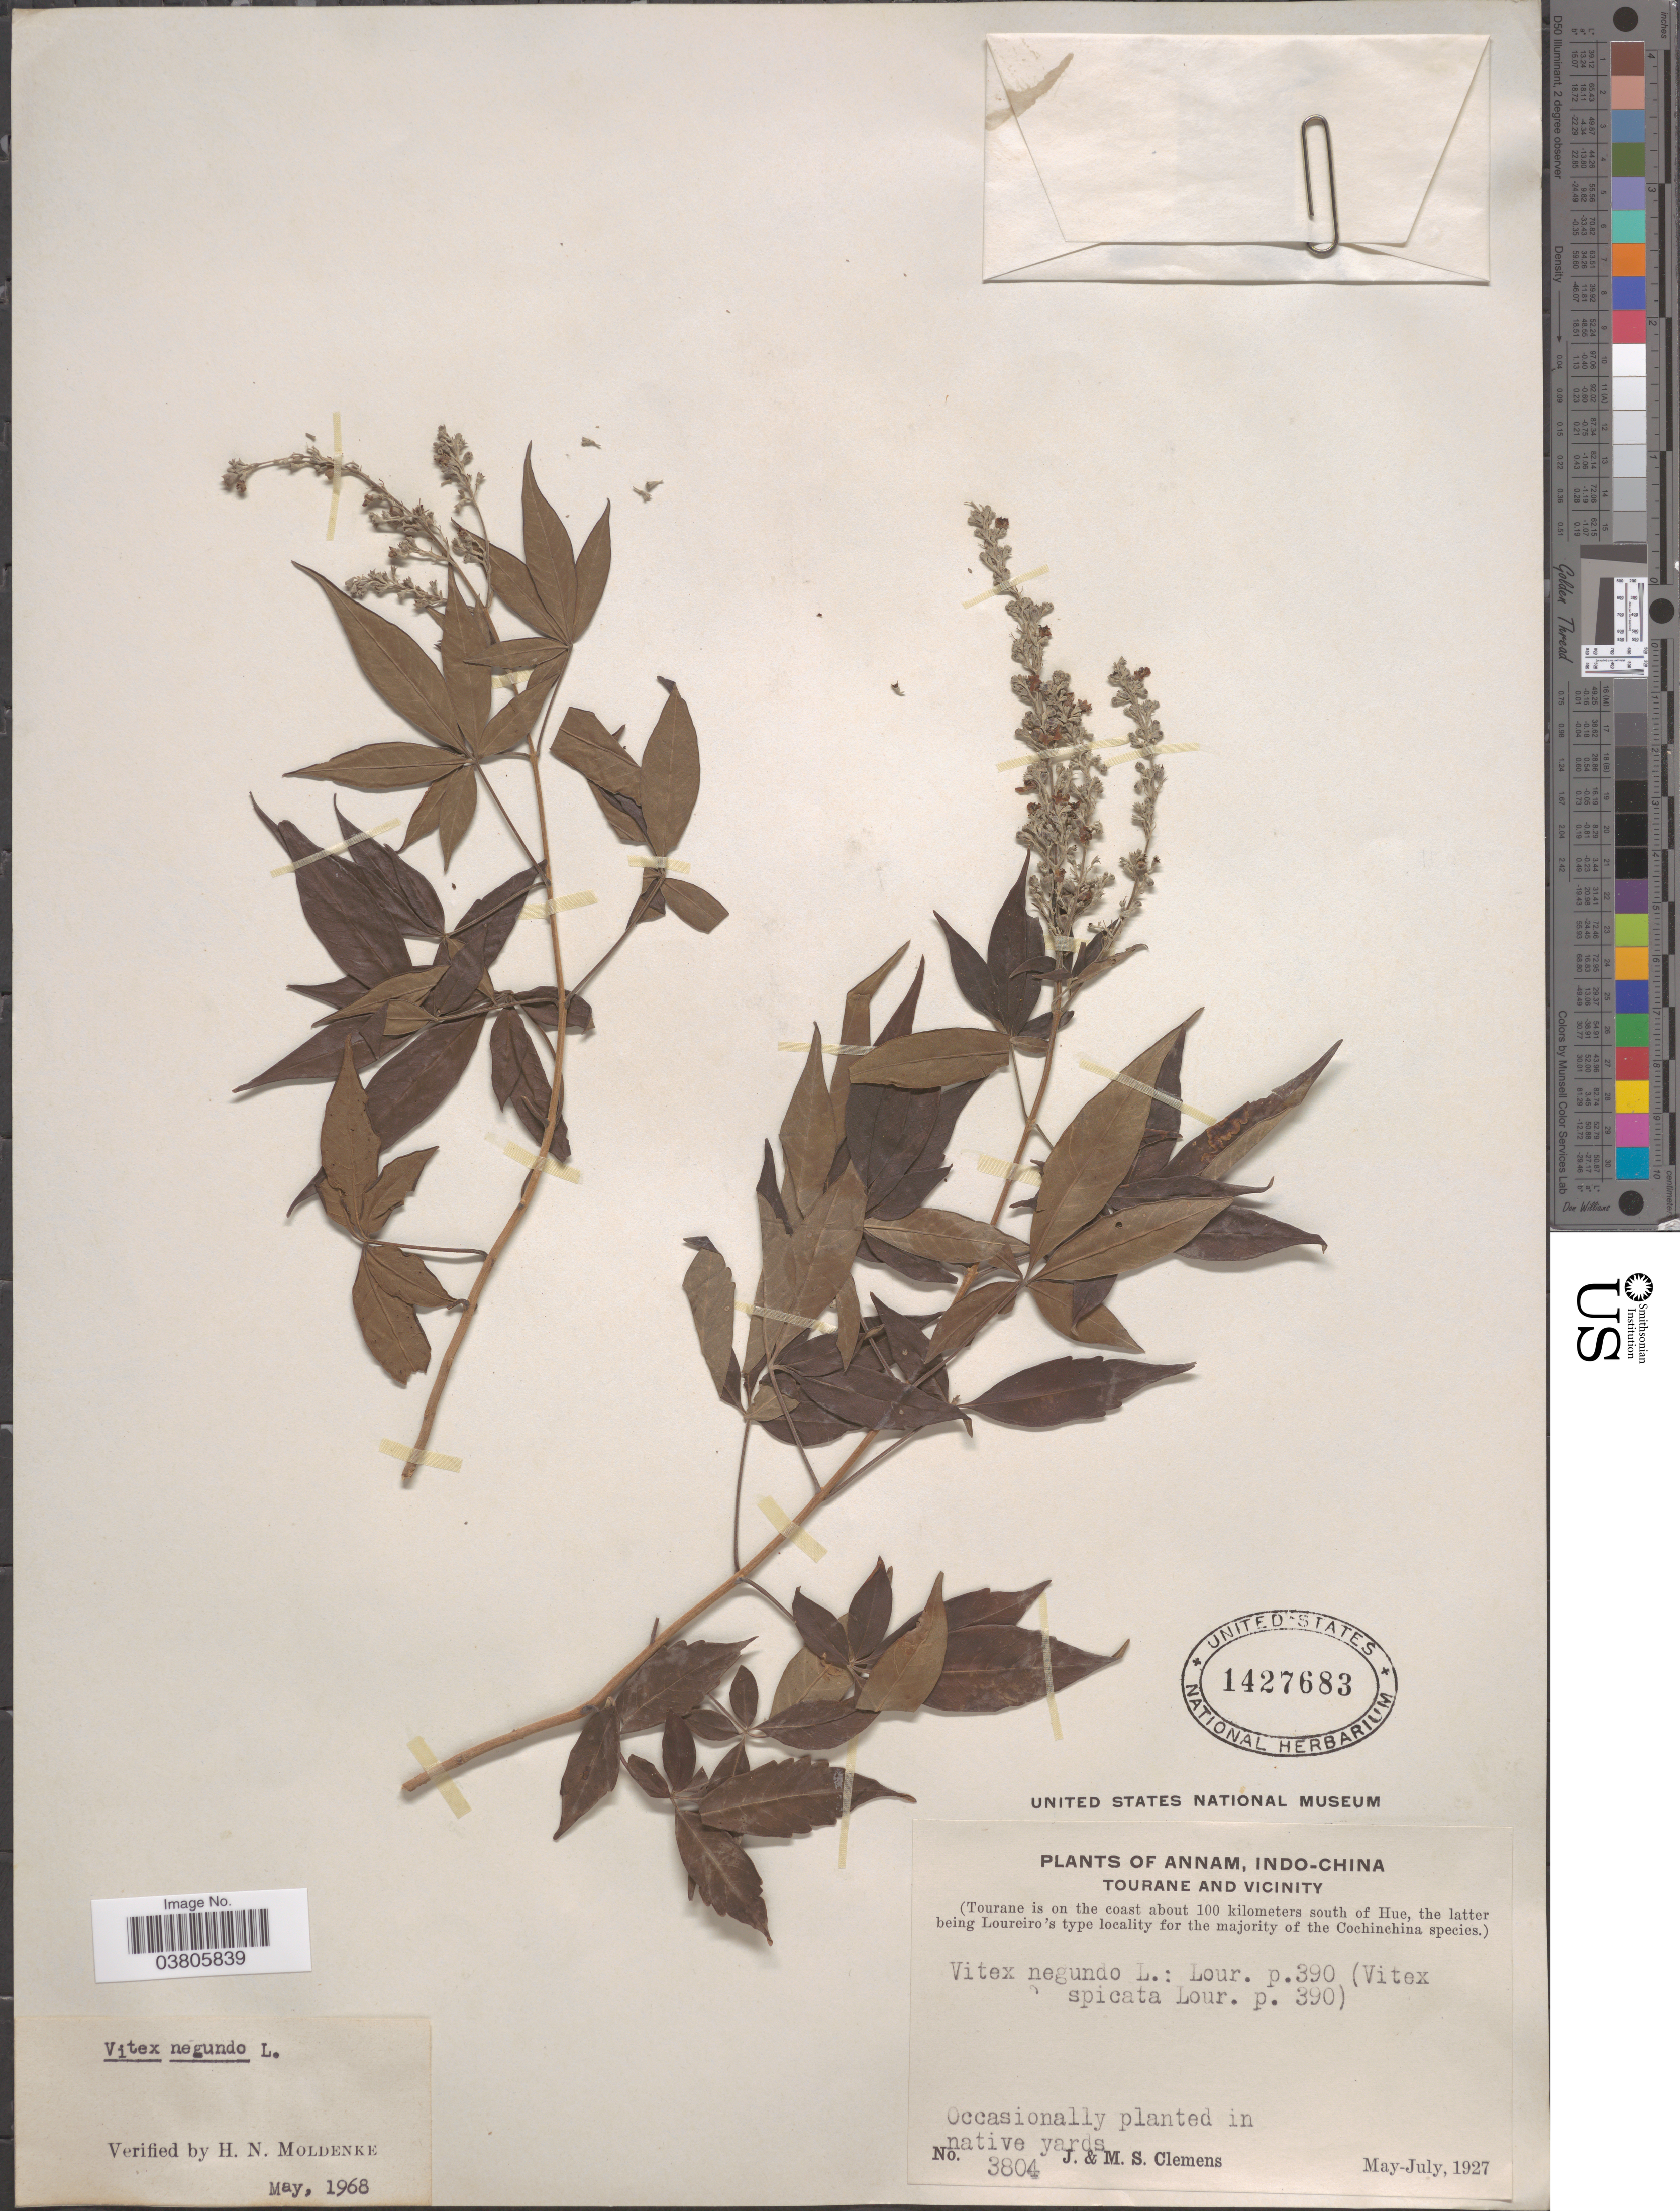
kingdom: Plantae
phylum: Tracheophyta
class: Magnoliopsida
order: Lamiales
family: Lamiaceae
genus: Vitex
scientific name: Vitex negundo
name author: L.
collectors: J. Clemens & M. S. Clemens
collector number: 3804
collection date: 1927-05/1927-07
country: Vietnam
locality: Annam, Indo-China. Tourane and Vicinity. (Tourane is on the coast about 100 kilometers south of Hue).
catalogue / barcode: US 1427683